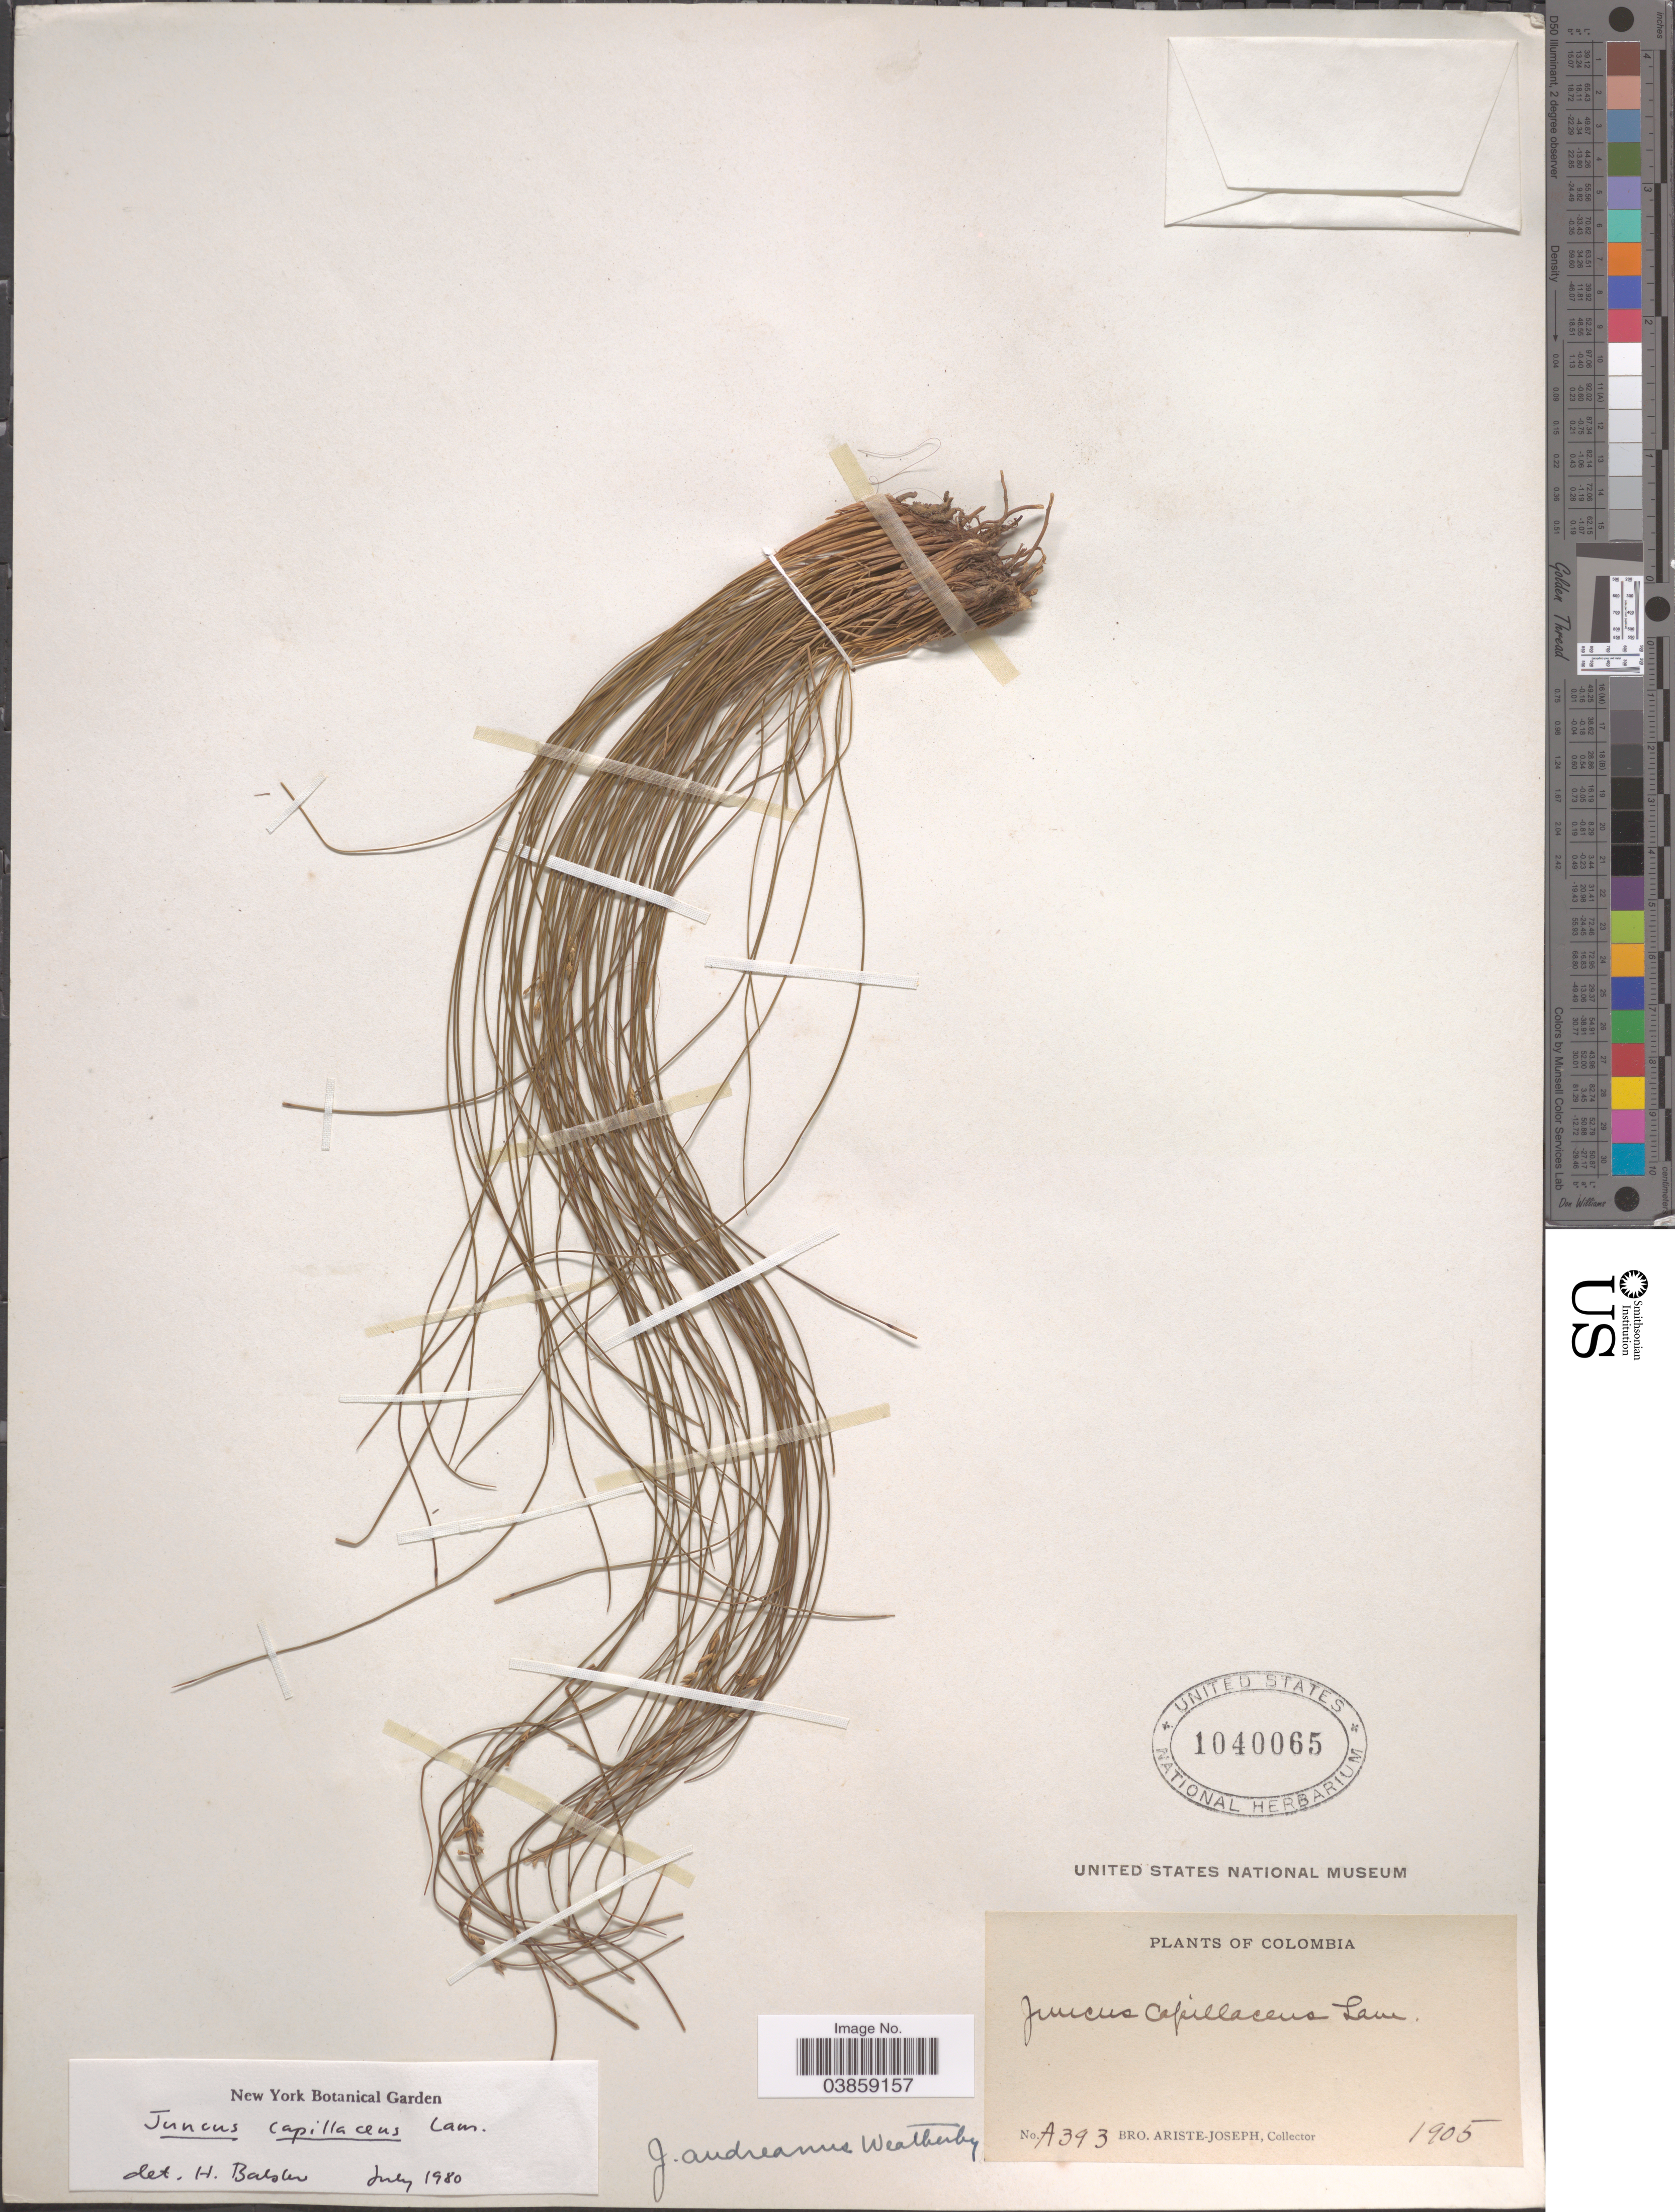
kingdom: Plantae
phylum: Tracheophyta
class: Liliopsida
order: Poales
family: Juncaceae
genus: Juncus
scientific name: Juncus capillaceus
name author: Lam.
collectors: Bro. Ariste-Joseph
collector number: A393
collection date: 1905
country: Colombia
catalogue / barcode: US 1040065